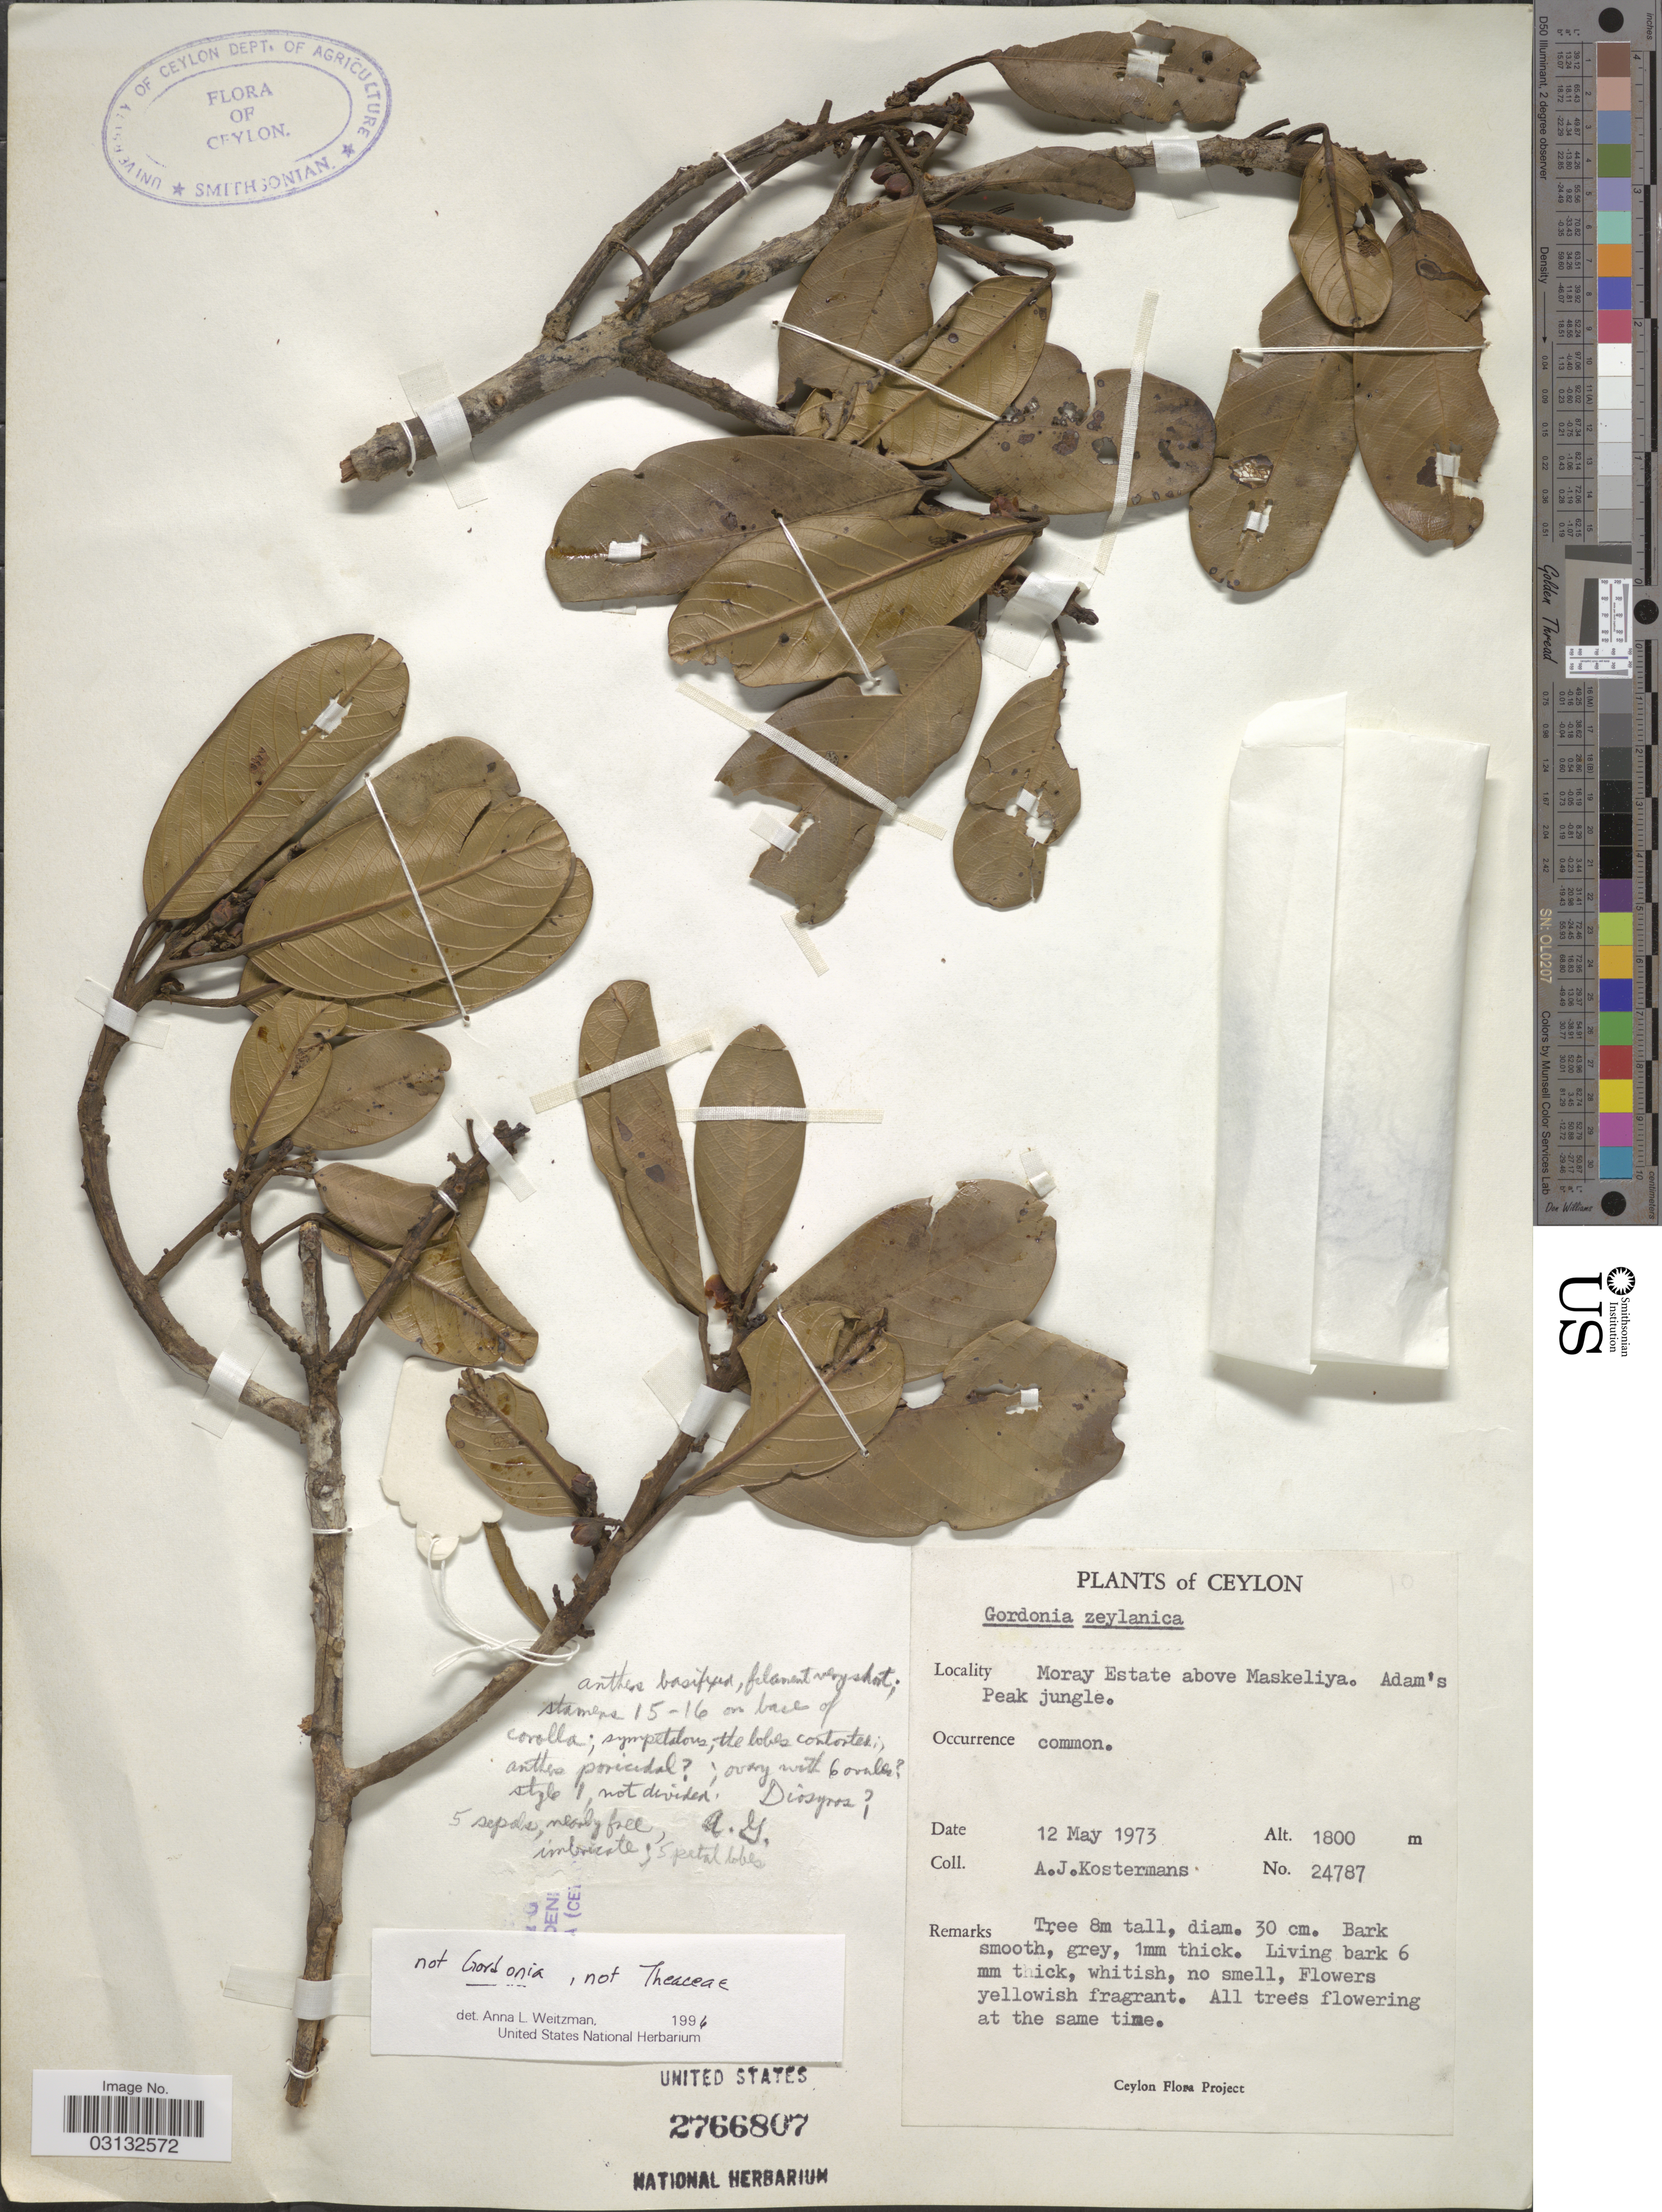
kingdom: Plantae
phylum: Tracheophyta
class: Magnoliopsida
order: Ericales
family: Ebenaceae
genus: Diospyros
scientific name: Diospyros sp.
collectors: A. J. G. Kostermans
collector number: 24787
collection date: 1973-05-12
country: Sri Lanka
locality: Ceylon. Moray Estate above Maskeliya. Adam's Peak jungle.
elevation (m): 1800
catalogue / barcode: US 2766807